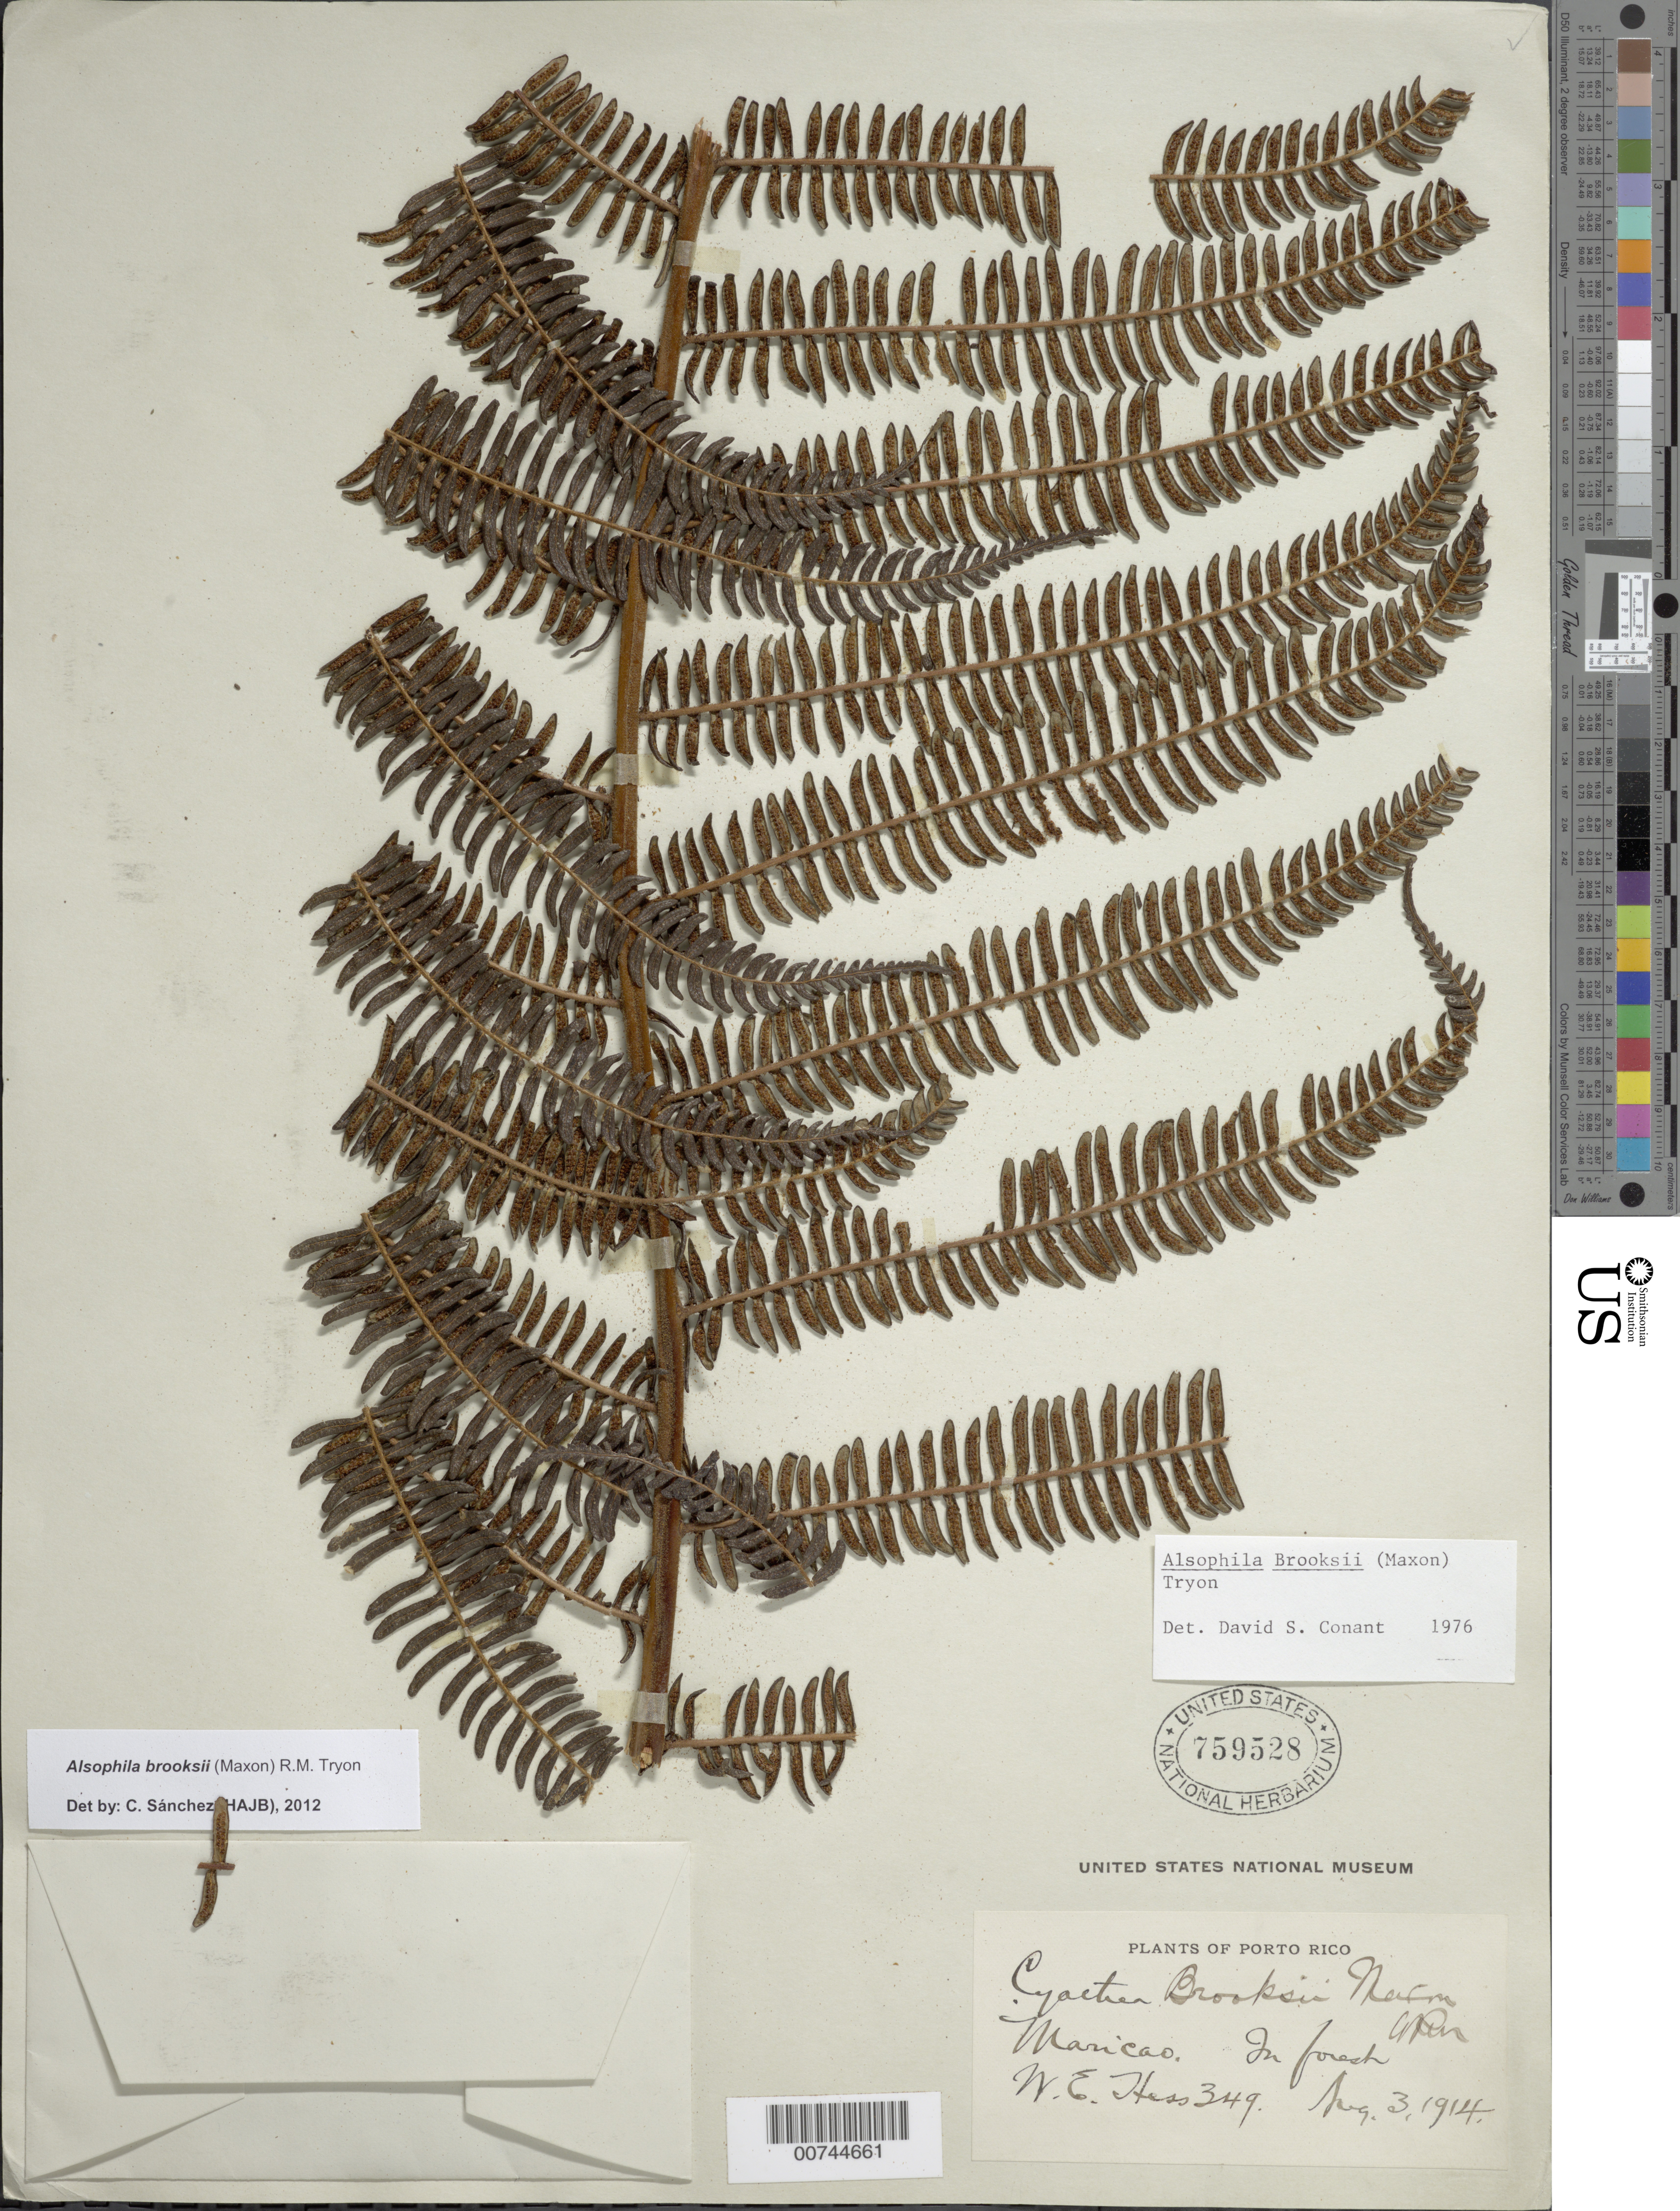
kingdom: Plantae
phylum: Tracheophyta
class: Polypodiopsida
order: Cyatheales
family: Cyatheaceae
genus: Alsophila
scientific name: Alsophila brooksii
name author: (Maxon) R.M. Tryon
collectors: W. Hess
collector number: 349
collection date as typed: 03 Aug 1914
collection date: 1914-08-03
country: Puerto Rico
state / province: Maricao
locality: Maricao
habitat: In forest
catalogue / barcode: US 759528